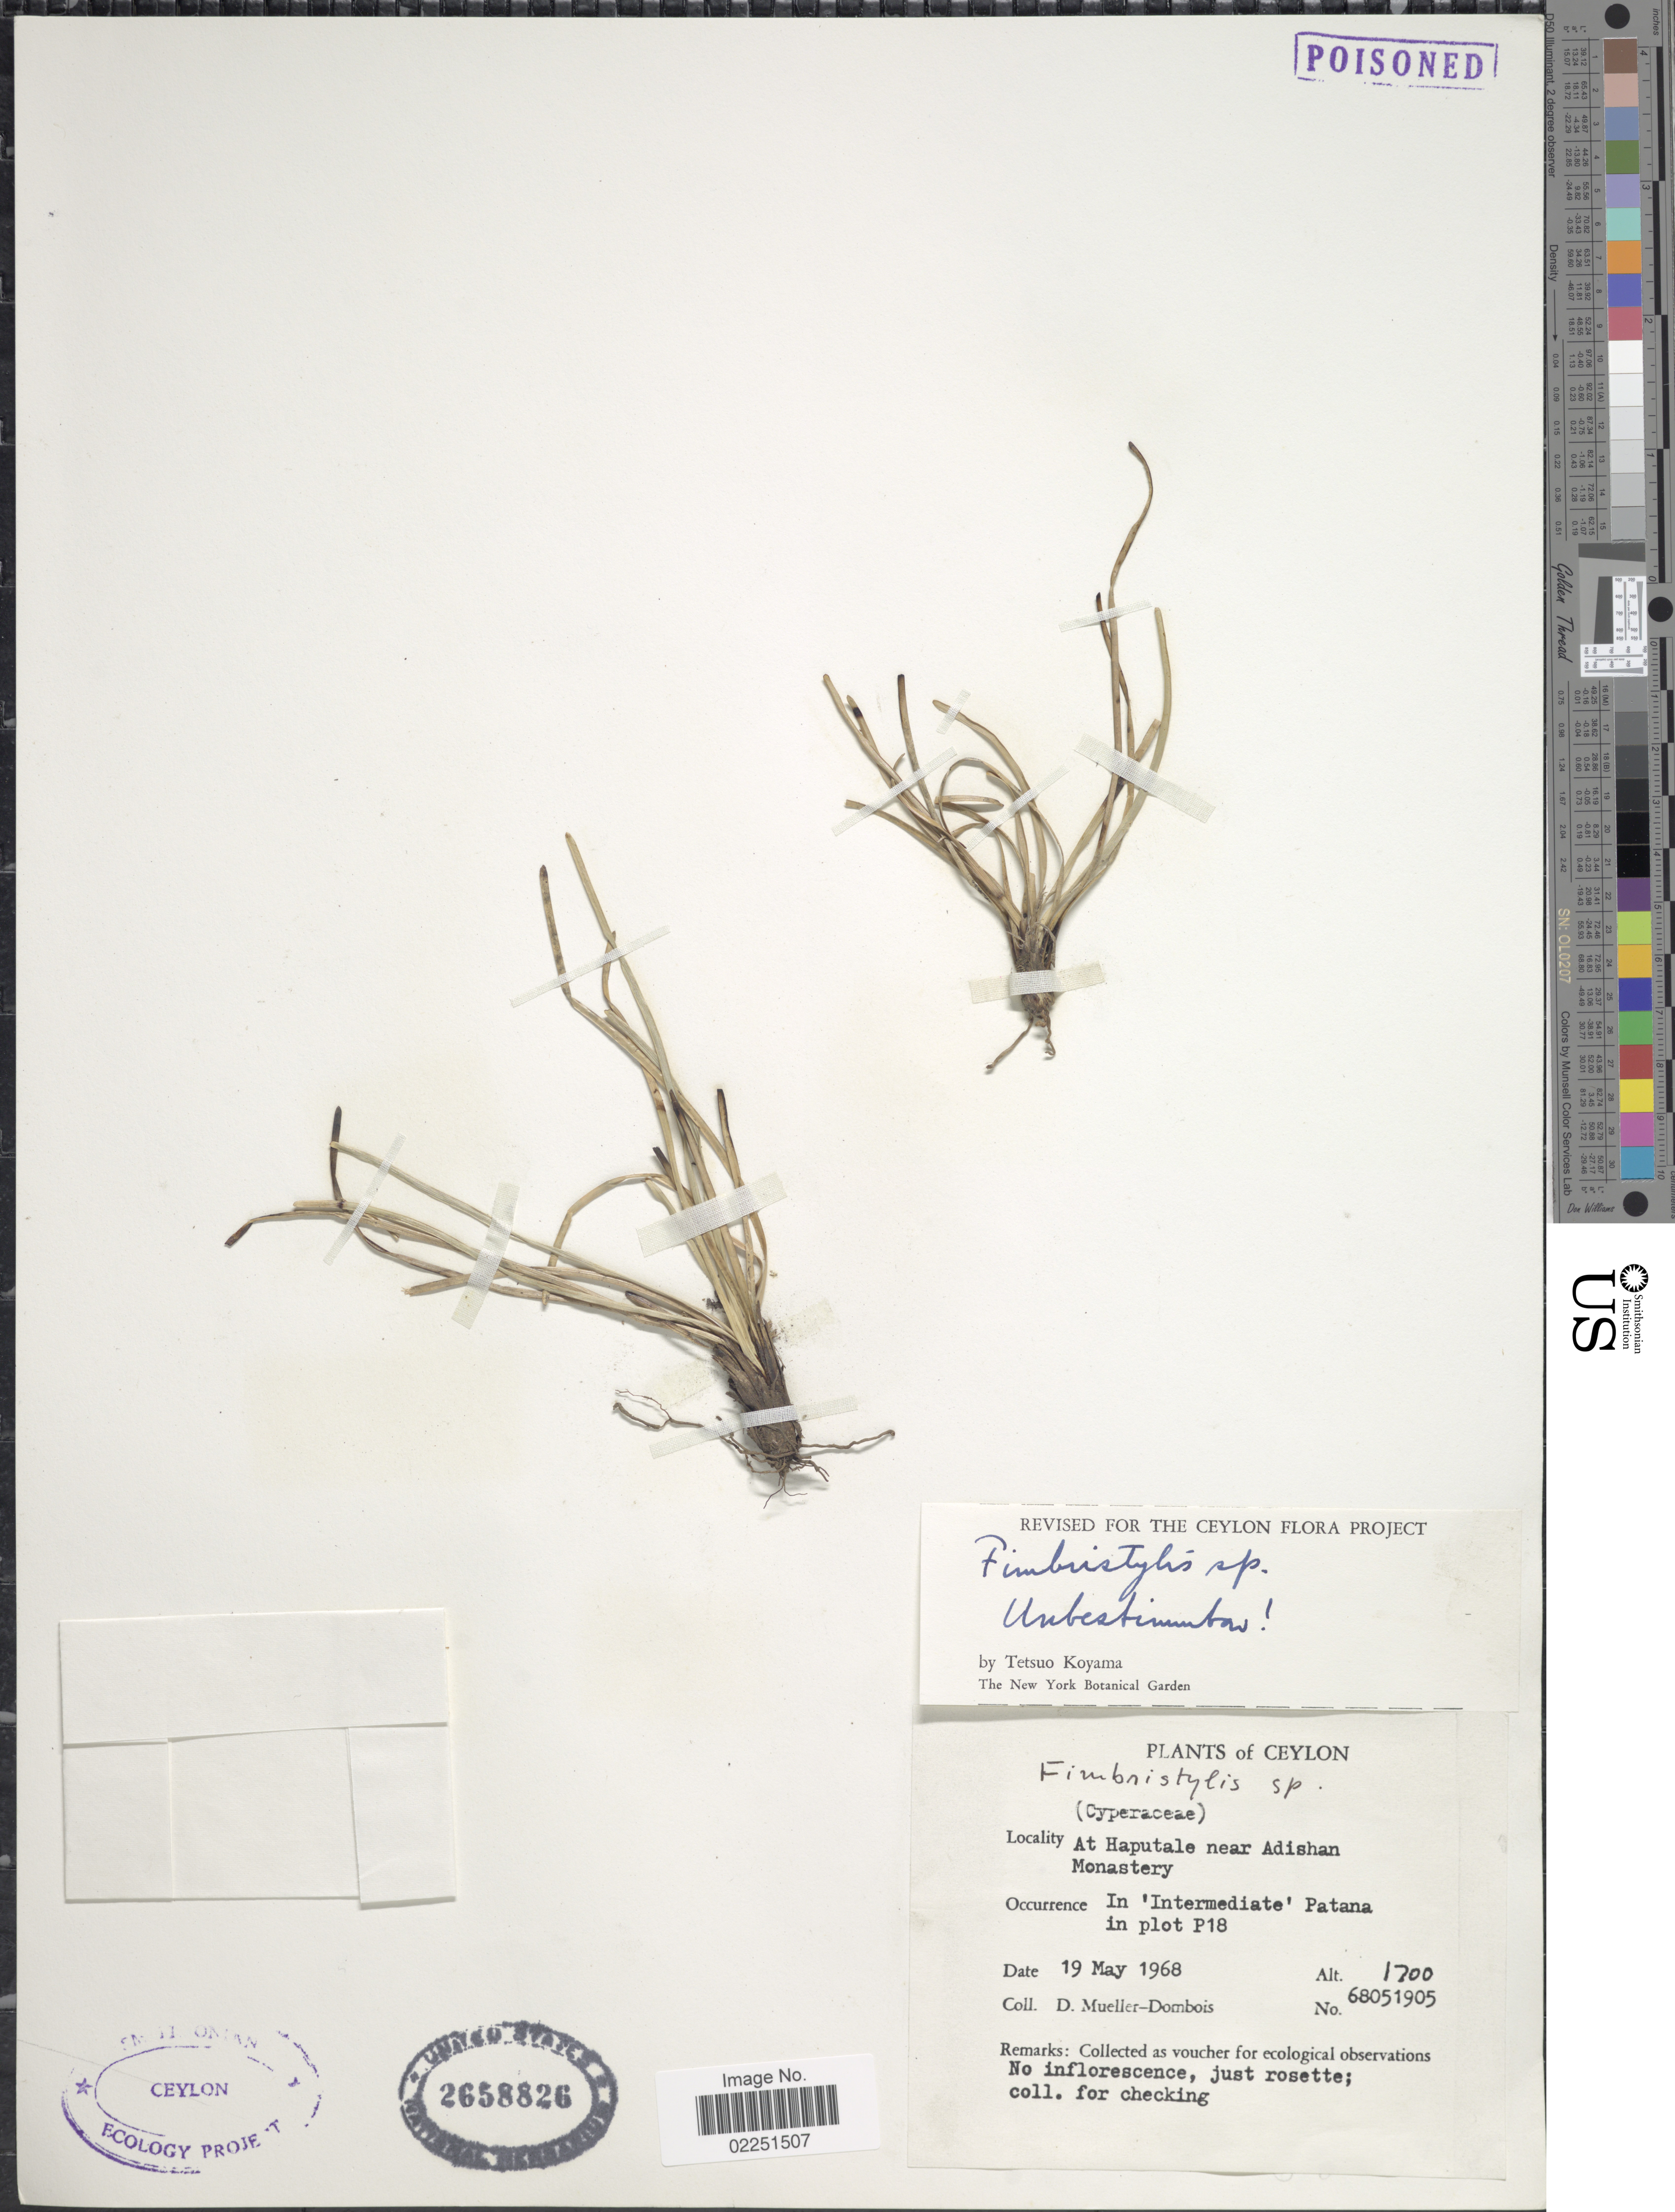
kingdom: Plantae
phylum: Tracheophyta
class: Liliopsida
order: Poales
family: Cyperaceae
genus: Fimbristylis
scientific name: Fimbristylis sp.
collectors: D. Meuller-Dombois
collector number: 68051905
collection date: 1968-05-19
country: Sri Lanka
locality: Ceylon, At Haputale near Adishan Monastery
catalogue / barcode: US 2658826